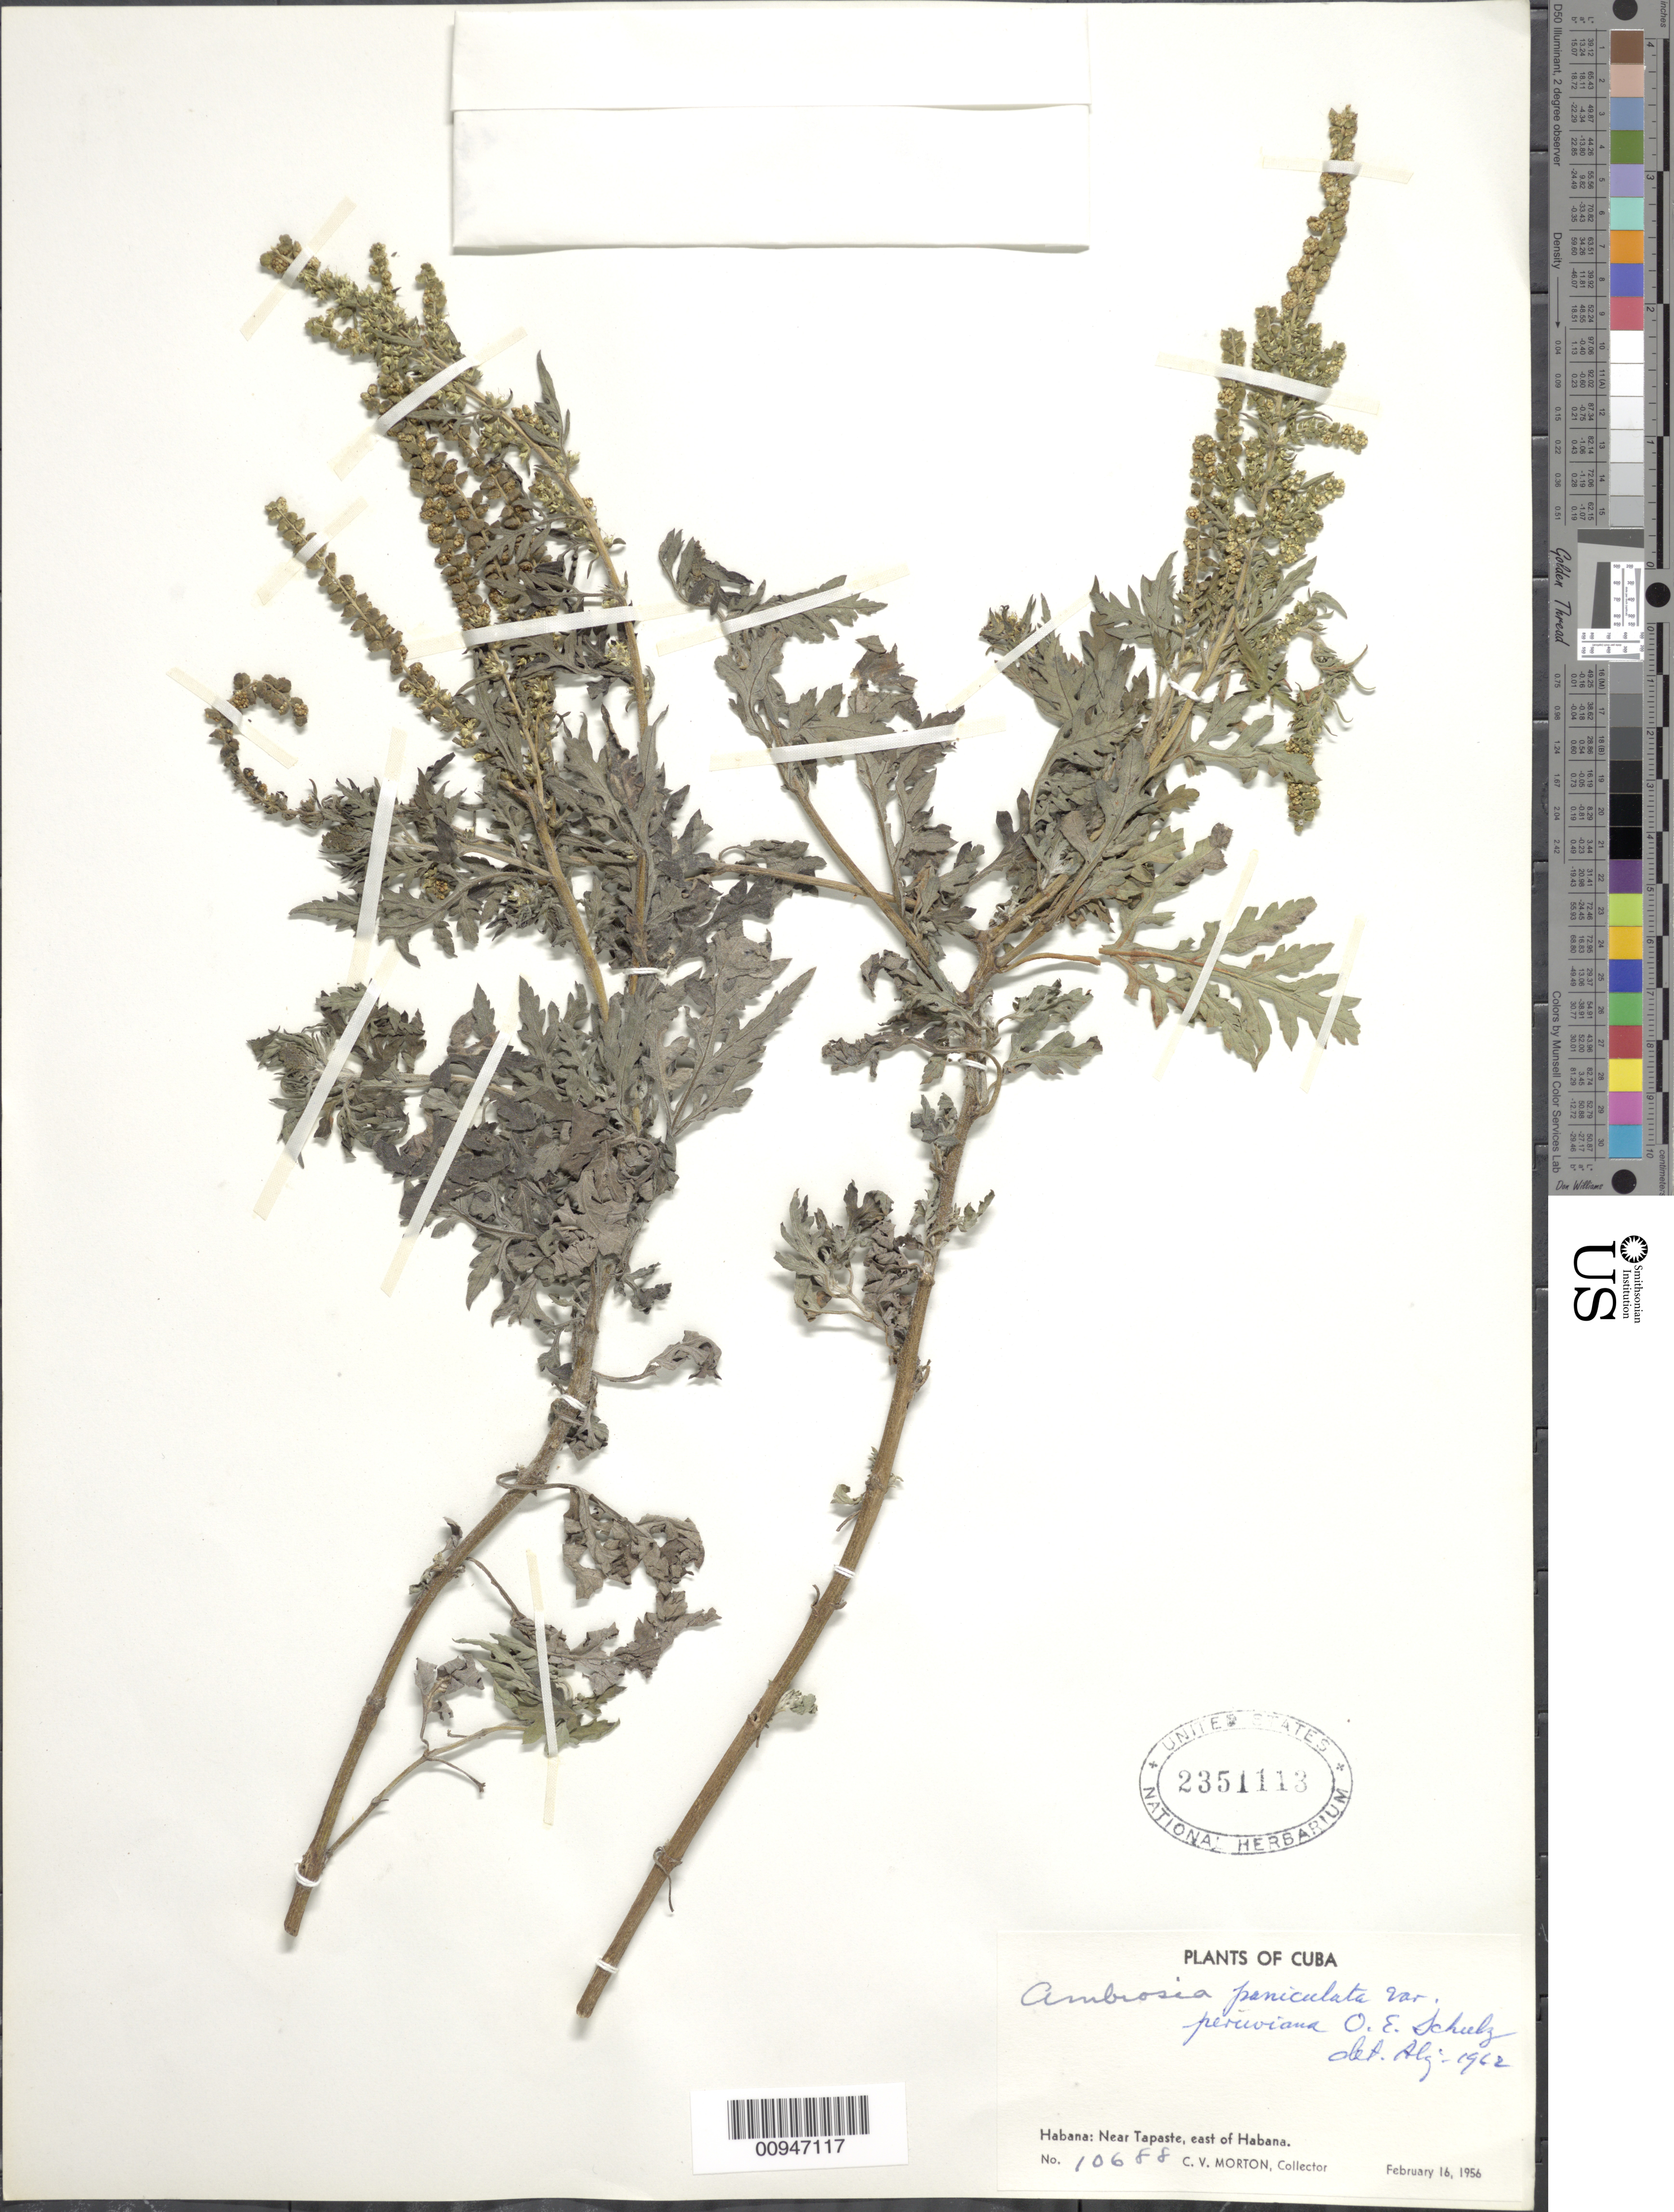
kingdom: Plantae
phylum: Tracheophyta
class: Magnoliopsida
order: Asterales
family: Asteraceae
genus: Ambrosia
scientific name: Ambrosia peruviana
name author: Willd.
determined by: Liogier, Alain H.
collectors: C. V. Morton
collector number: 10688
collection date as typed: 16 Feb 1956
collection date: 1956-02-16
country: Cuba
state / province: La Habana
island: Cuba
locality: Near Tapaste, east of Habana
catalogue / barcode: US 2351113